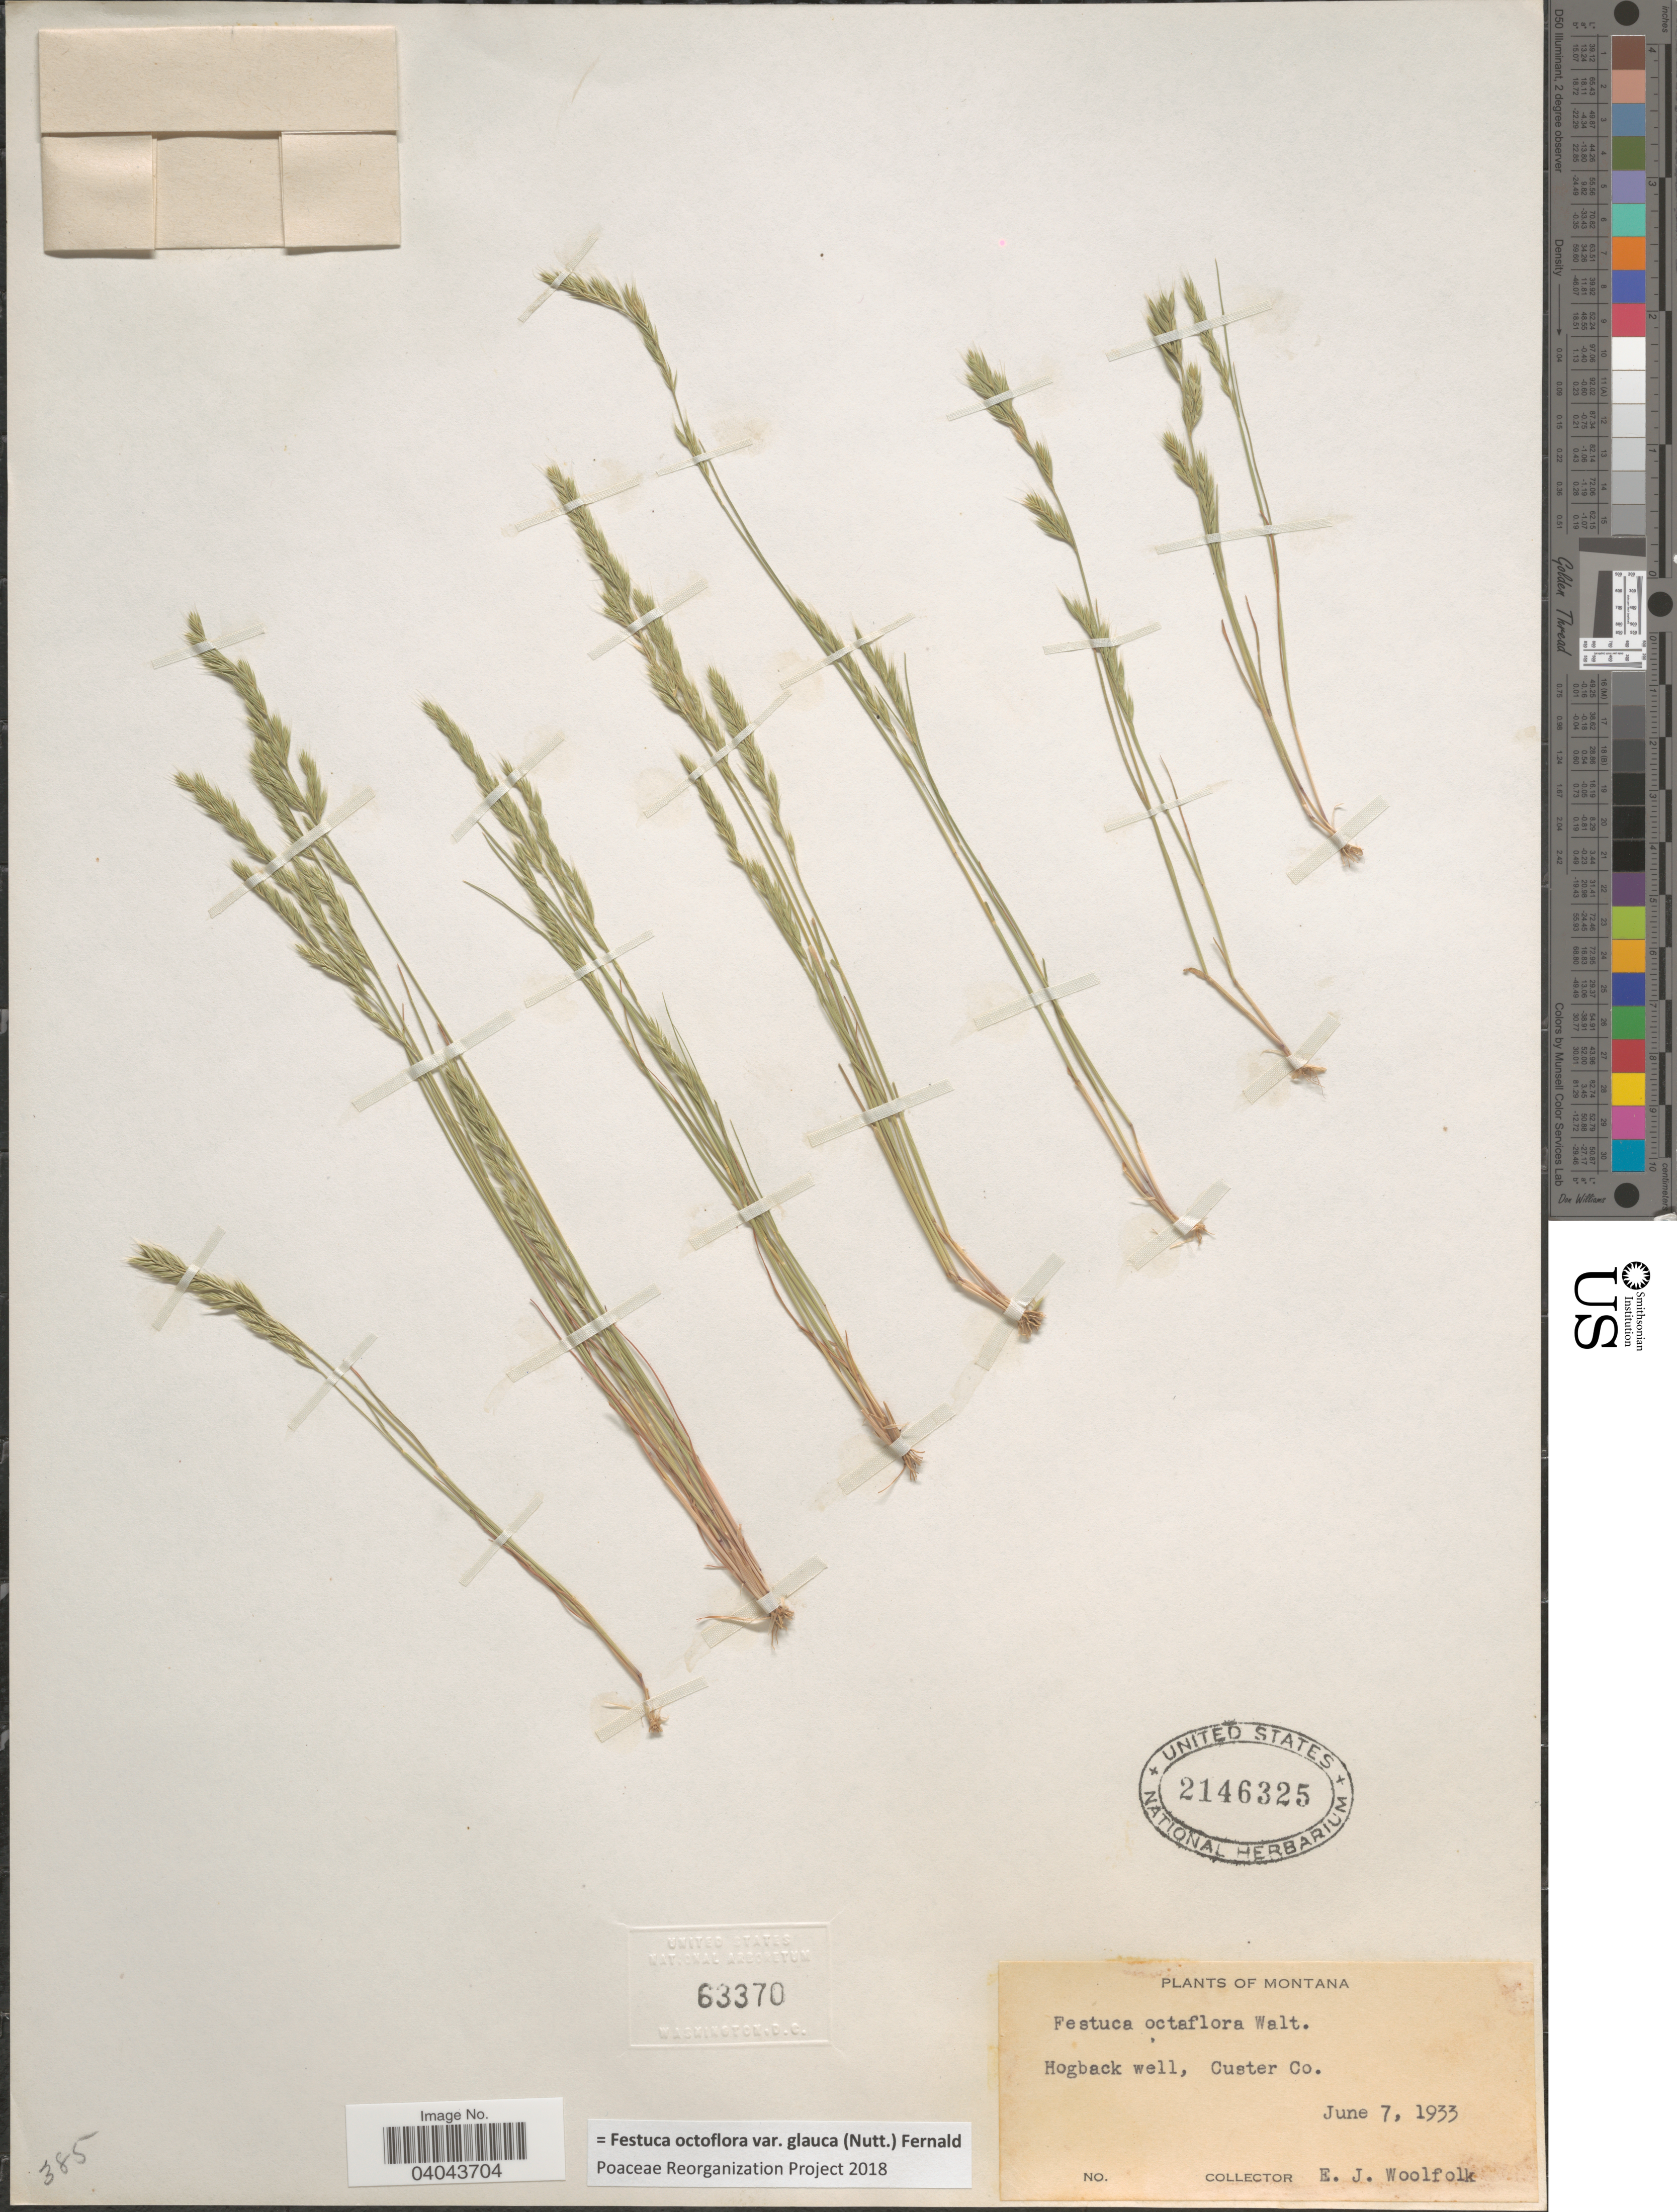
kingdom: Plantae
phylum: Tracheophyta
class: Liliopsida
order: Poales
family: Poaceae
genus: Festuca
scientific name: Festuca octoflora var. glauca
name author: (Nutt.) Fernald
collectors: E. Woolfolk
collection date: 1933-06-07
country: United States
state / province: Montana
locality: Hogback well, Custer Co.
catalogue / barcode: US 2146325